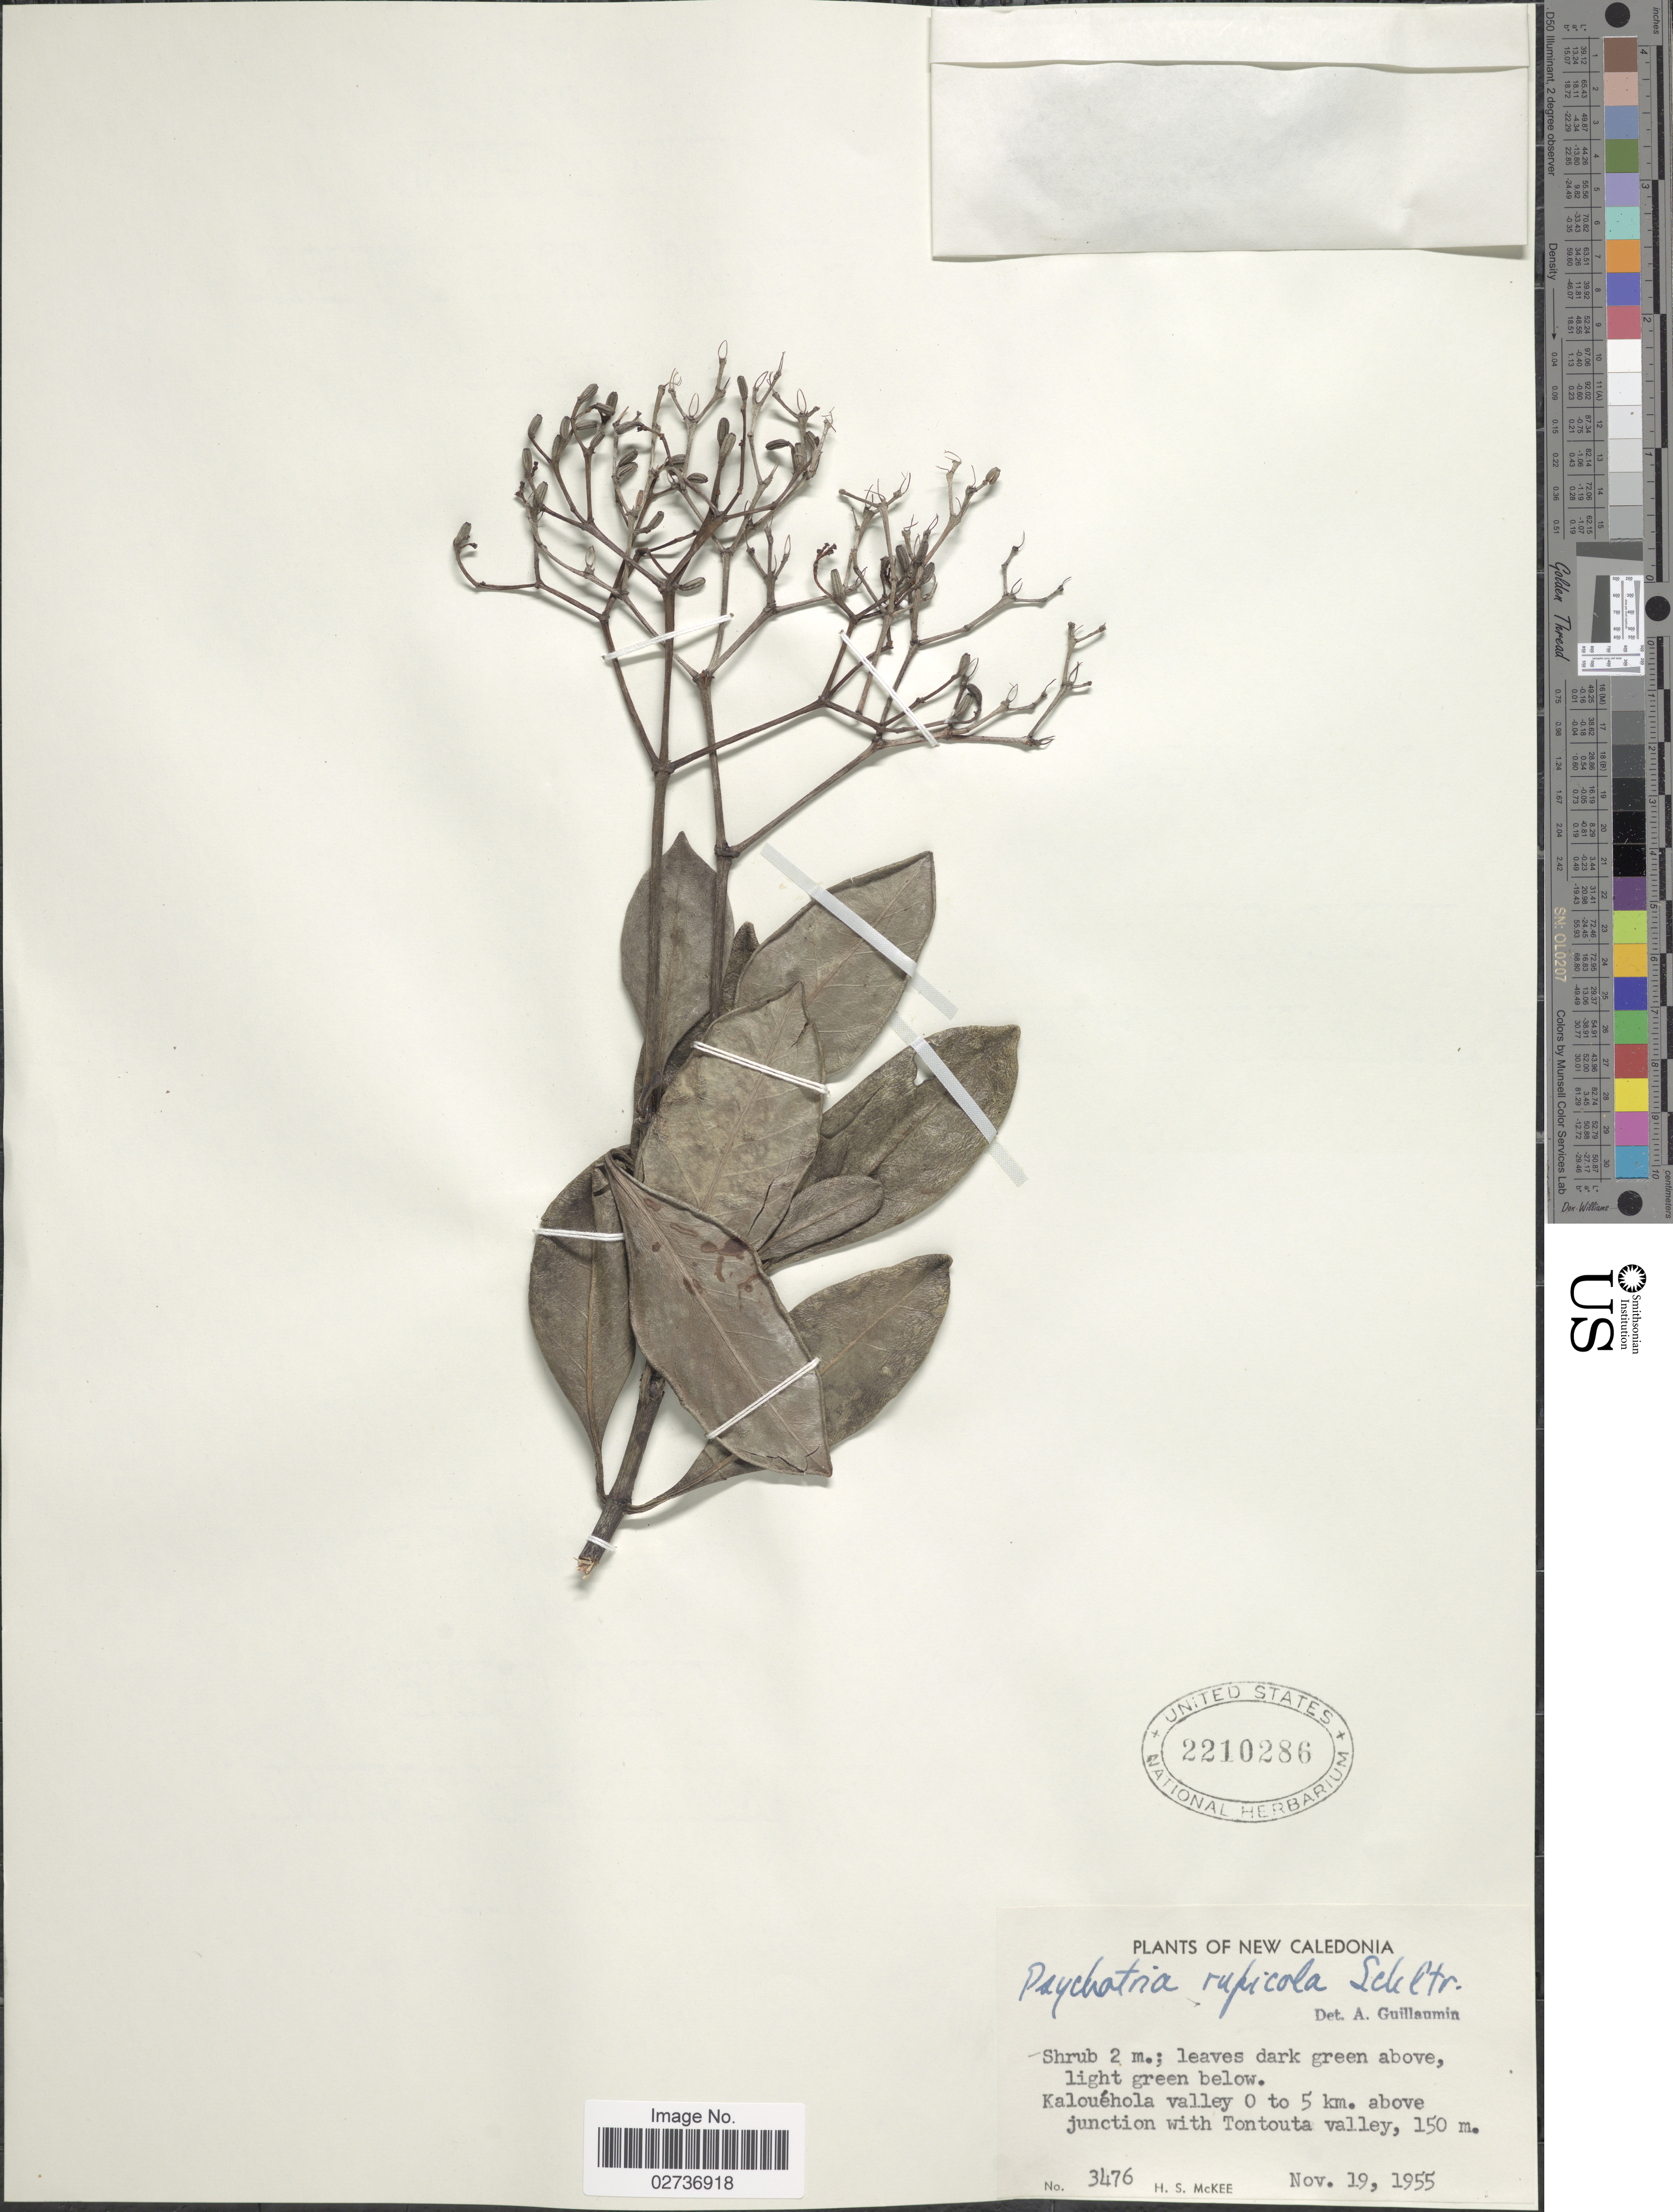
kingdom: Plantae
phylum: Tracheophyta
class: Magnoliopsida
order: Gentianales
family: Rubiaceae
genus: Psychotria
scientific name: Psychotria rupicola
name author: (Baill.) Schltr.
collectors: H. S. McKee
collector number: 3476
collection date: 1955-11-19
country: New Caledonia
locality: Kalouehola valley 0 to 5 km. above junction with Tontouta valley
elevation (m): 150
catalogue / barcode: US 2210286